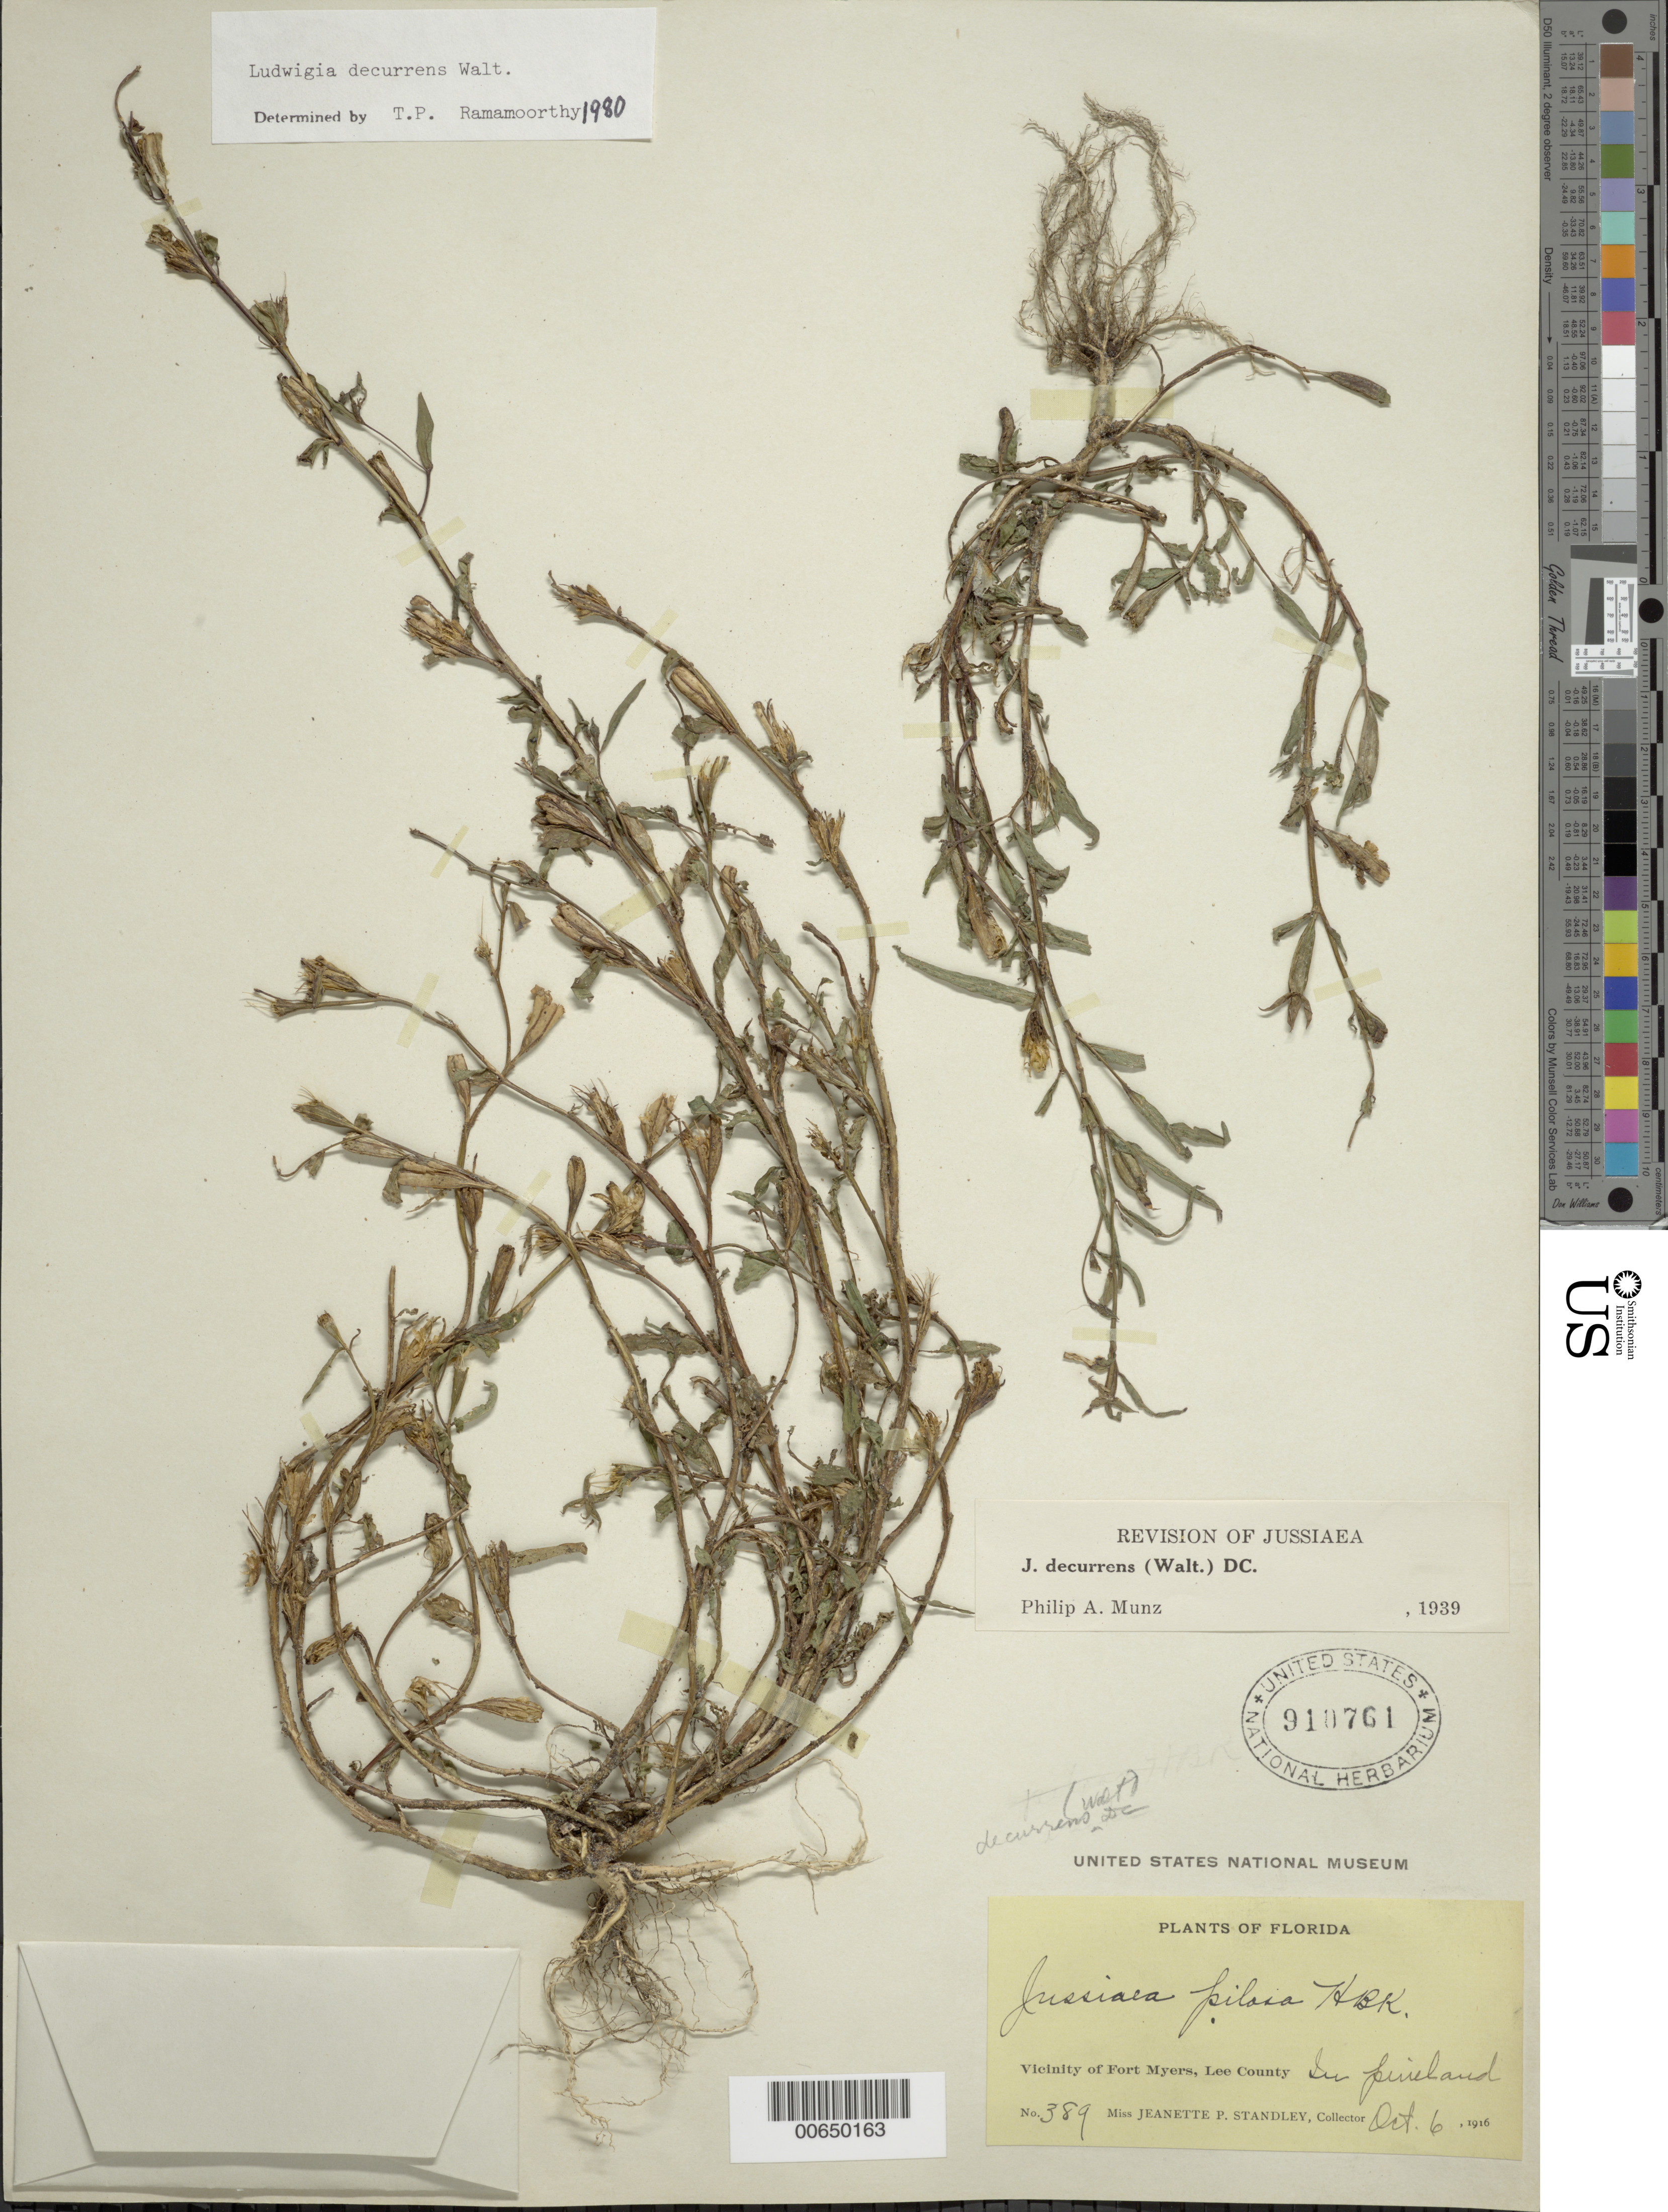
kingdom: Plantae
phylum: Tracheophyta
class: Magnoliopsida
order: Myrtales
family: Onagraceae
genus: Ludwigia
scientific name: Ludwigia decurrens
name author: Walter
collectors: J. P. Standley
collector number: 389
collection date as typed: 10 Jun 1916 or 06 Oct 1916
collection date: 1916-06-10 or 1916-10-06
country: United States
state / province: Florida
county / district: Lee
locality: Vicinity of Fort Myers.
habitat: In pineland.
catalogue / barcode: US 910761